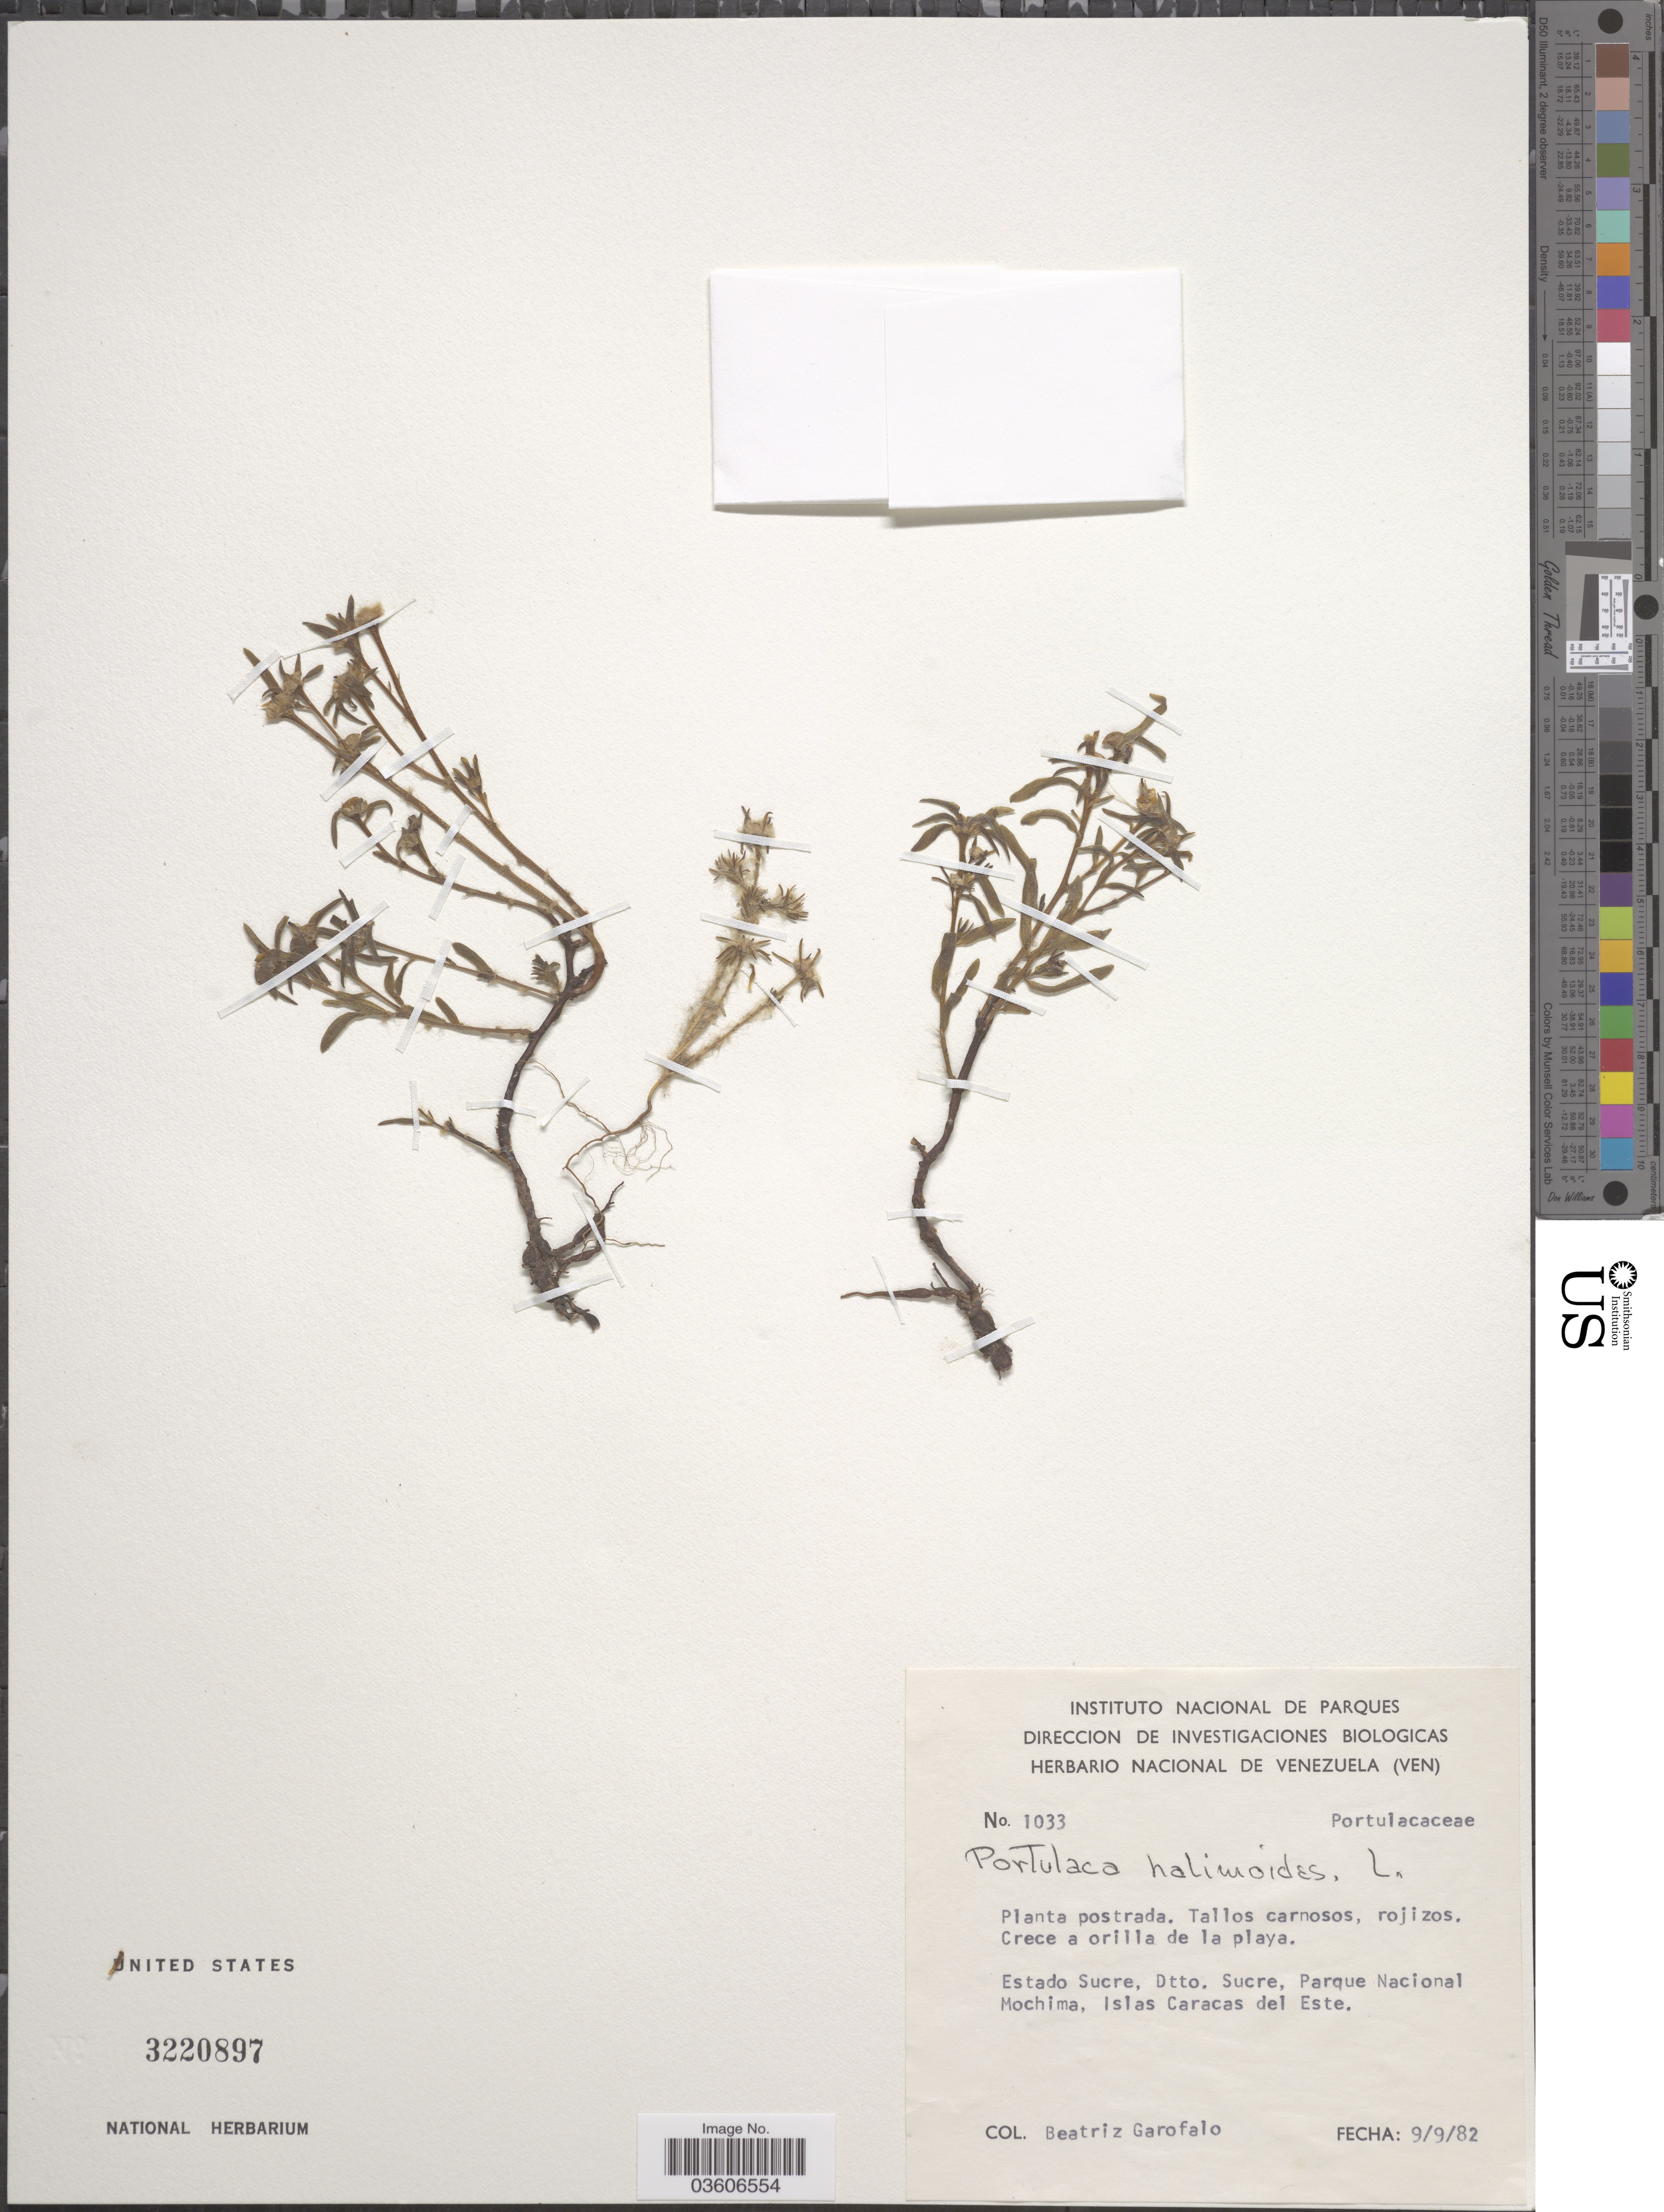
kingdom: Plantae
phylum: Tracheophyta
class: Magnoliopsida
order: Caryophyllales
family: Portulacaceae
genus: Portulaca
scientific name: Portulaca halimoides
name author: L.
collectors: B. Garofalo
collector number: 1033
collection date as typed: Transcribed d/m/y: 9/9/82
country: Venezuela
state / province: Sucre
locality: Dtto. Sucre, Parque Nacional Mochima, Islas Caracas del Este.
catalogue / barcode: US 3220897